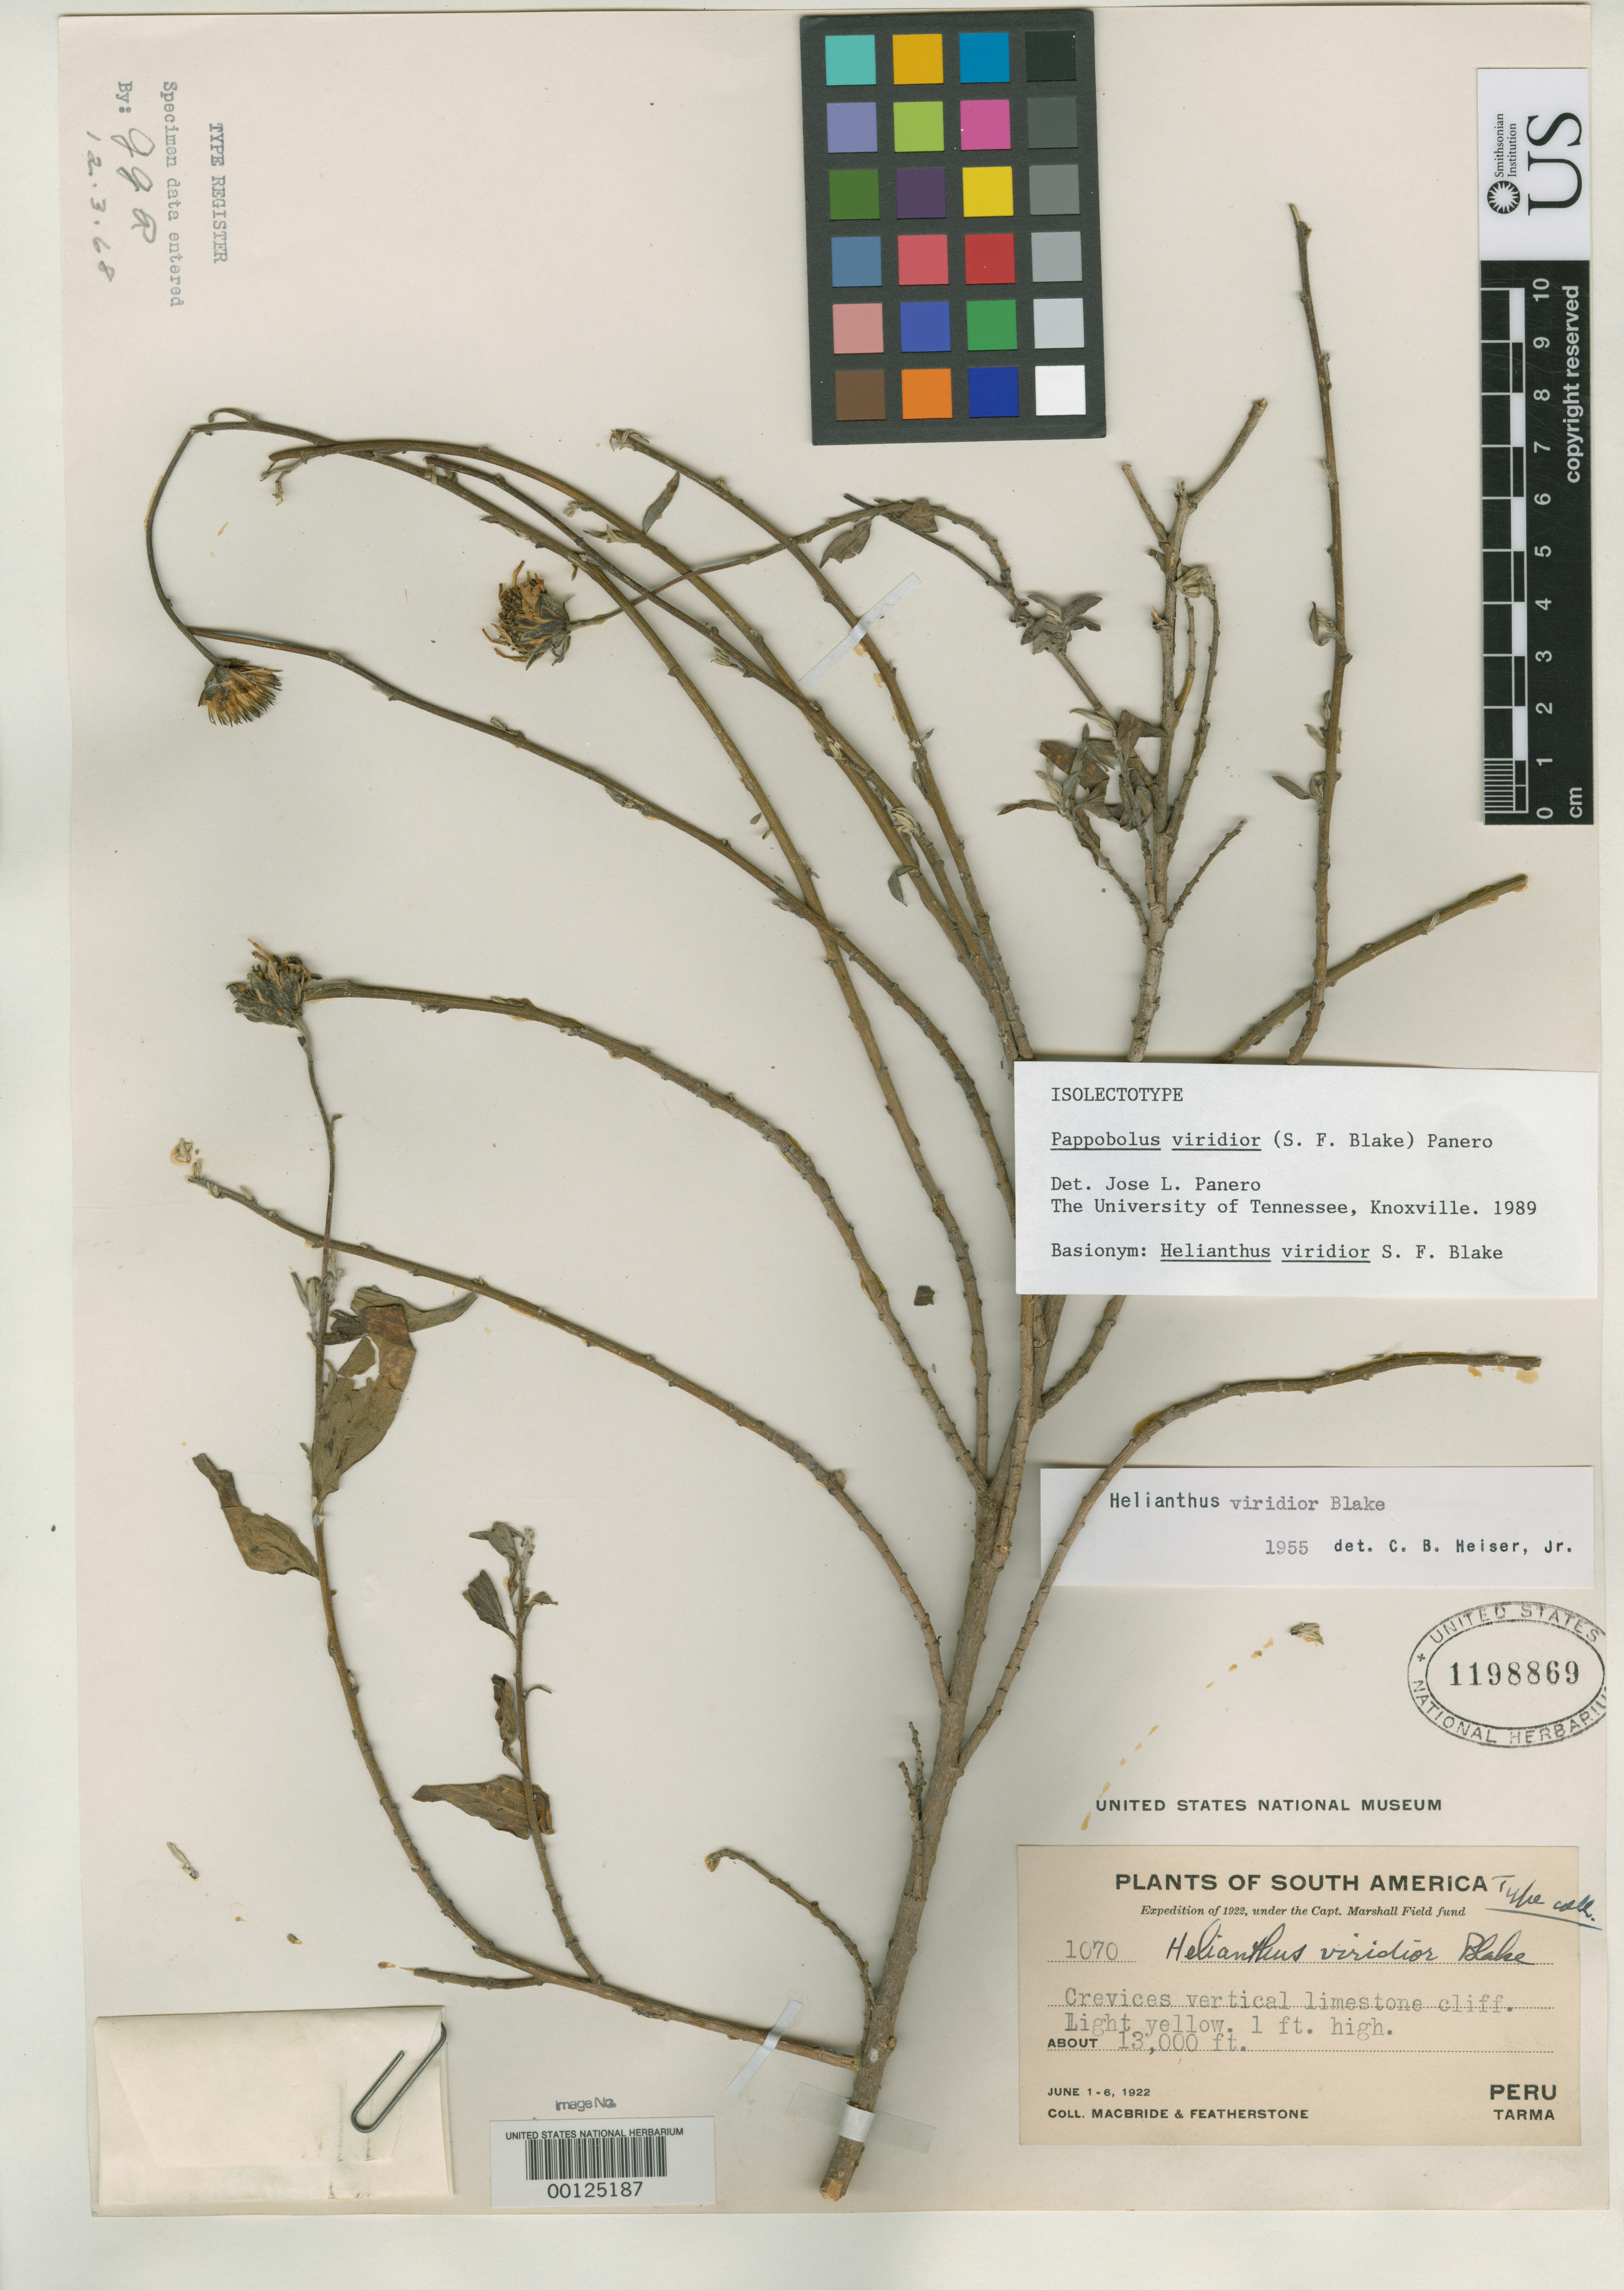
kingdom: Plantae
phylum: Tracheophyta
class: Magnoliopsida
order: Asterales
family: Asteraceae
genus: Helianthus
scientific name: Helianthus viridior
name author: S.F. Blake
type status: Isolectotype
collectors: J. F. Macbride & W. Featherstone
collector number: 1070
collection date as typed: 01 Jun 1922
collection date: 1922-06-01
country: Peru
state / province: Junín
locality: Tarma.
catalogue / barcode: US 1198869